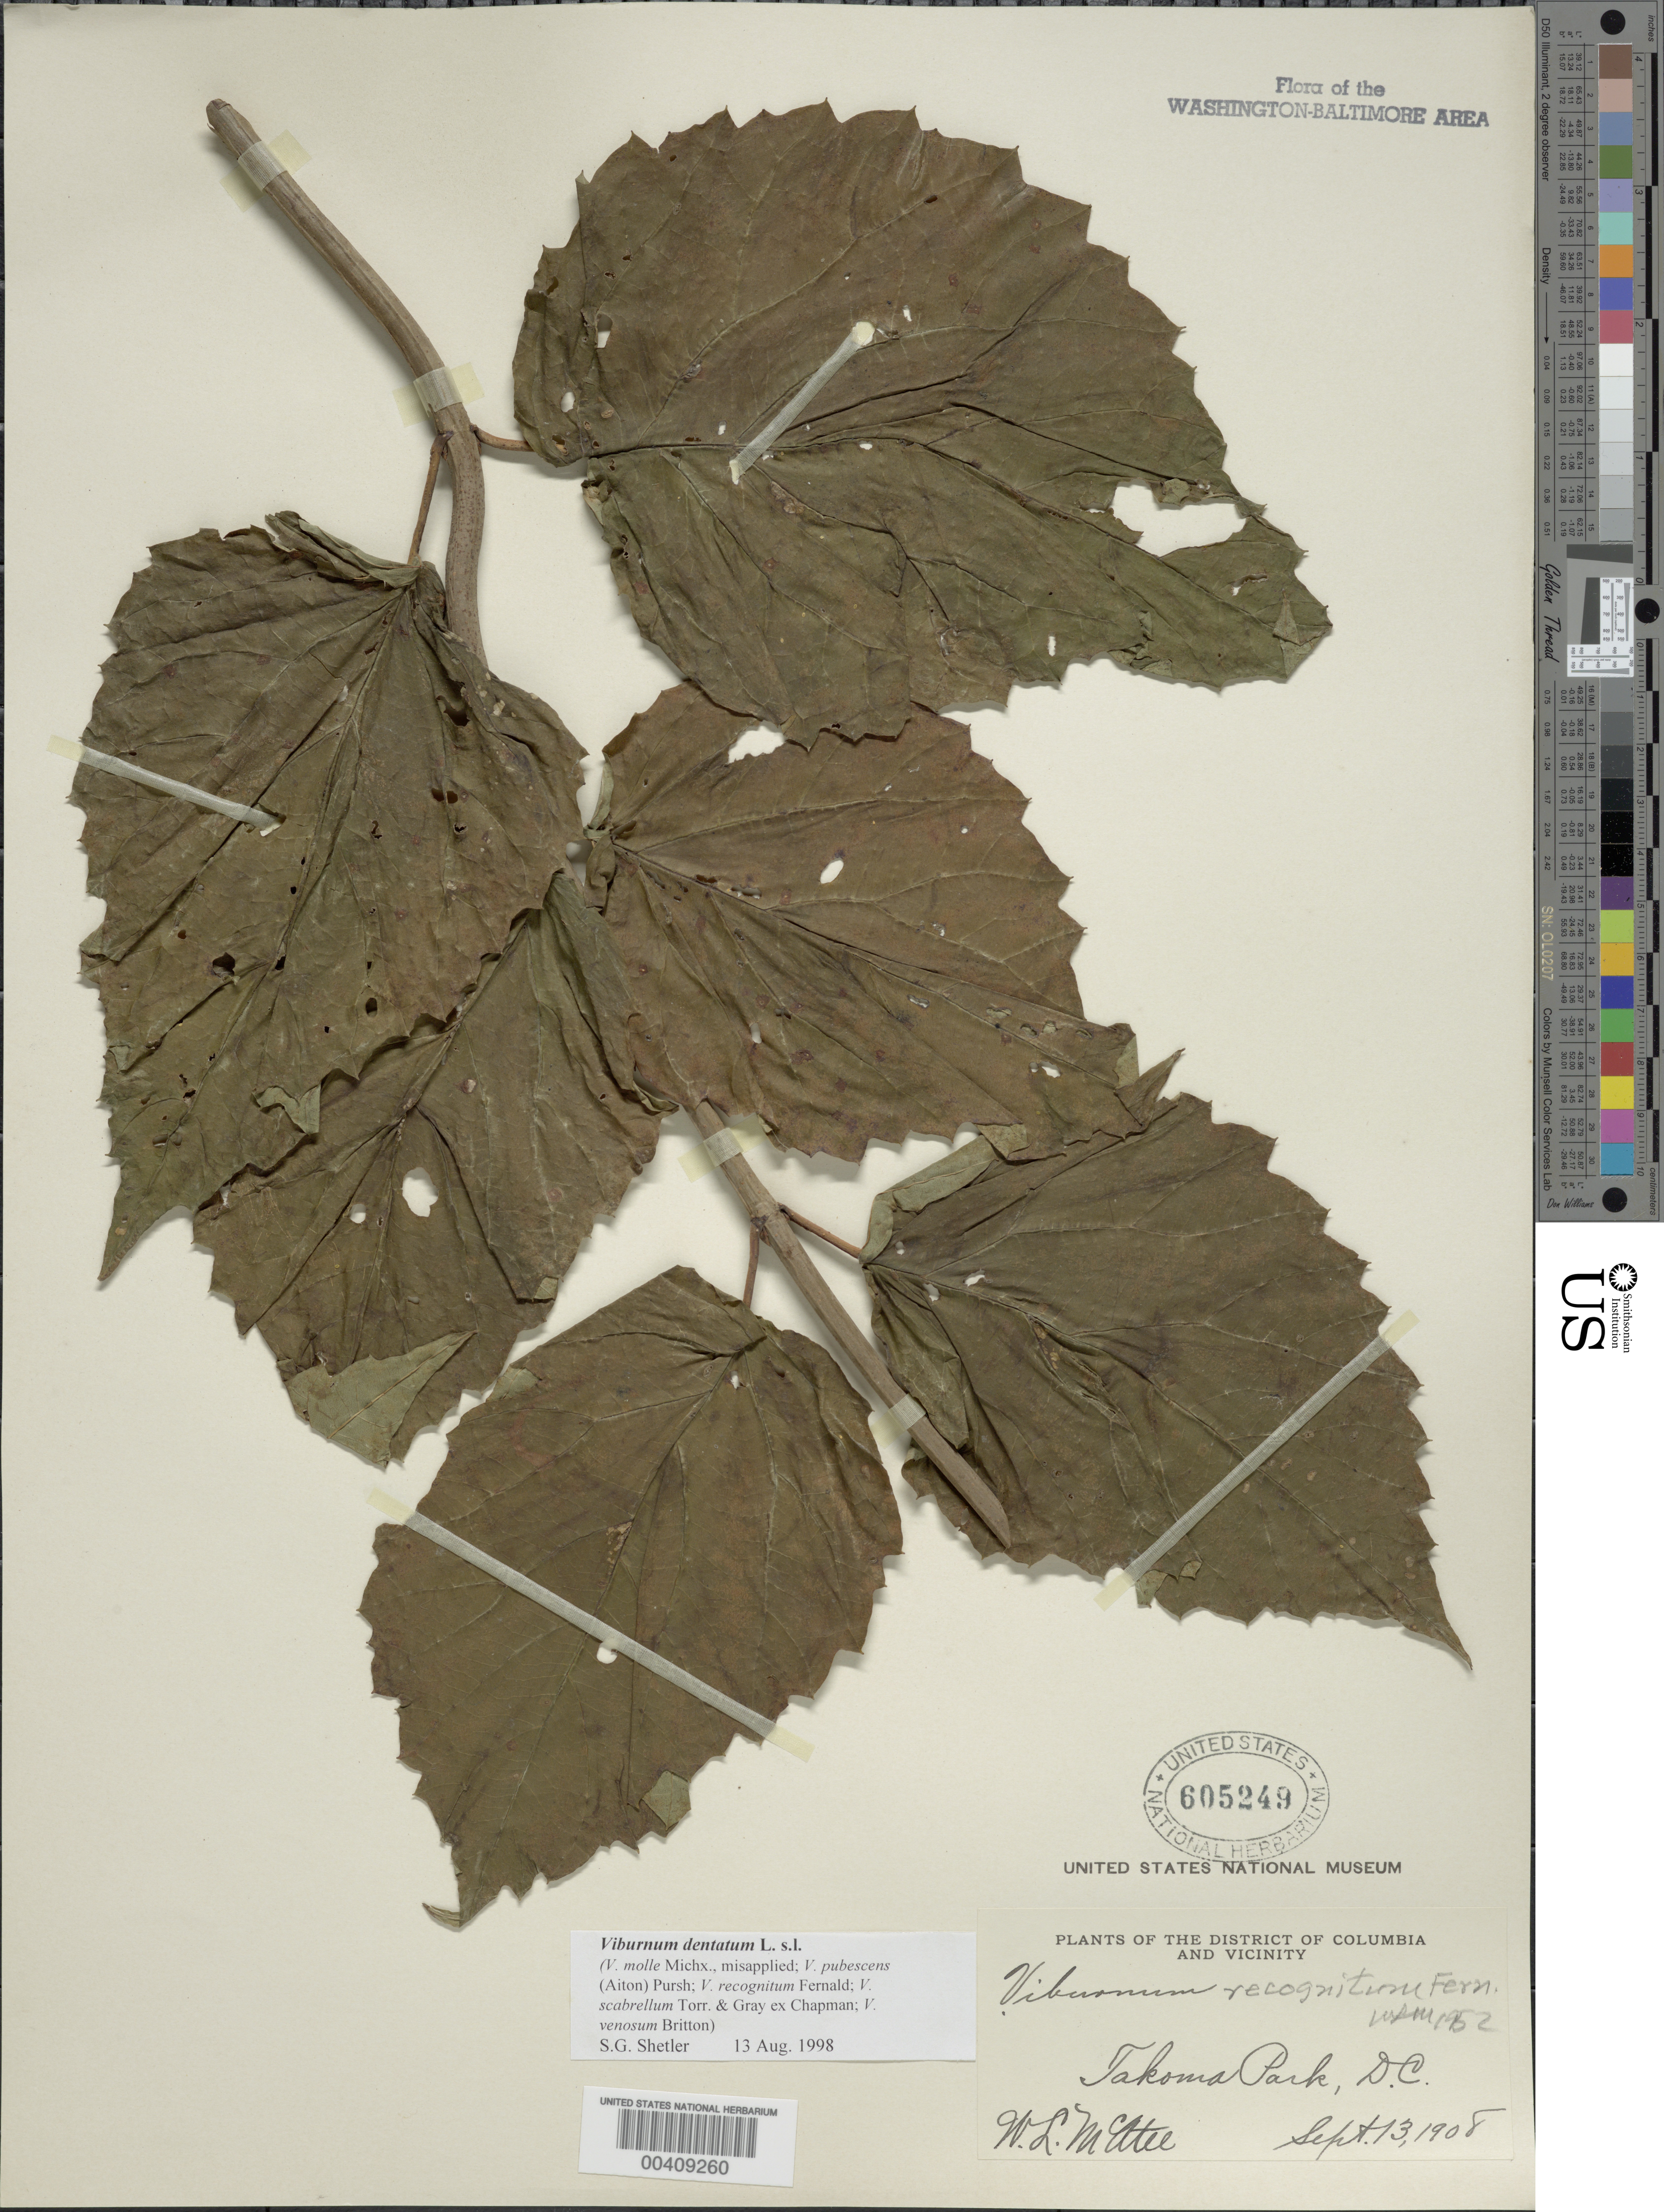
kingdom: Plantae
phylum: Tracheophyta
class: Magnoliopsida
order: Dipsacales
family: Viburnaceae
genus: Viburnum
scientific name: Viburnum dentatum var. recognitum ined.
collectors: W. McAtee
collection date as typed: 13 Sep 1908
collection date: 1908-09-13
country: United States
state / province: District of Columbia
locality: Takoma Park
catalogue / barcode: US 605249